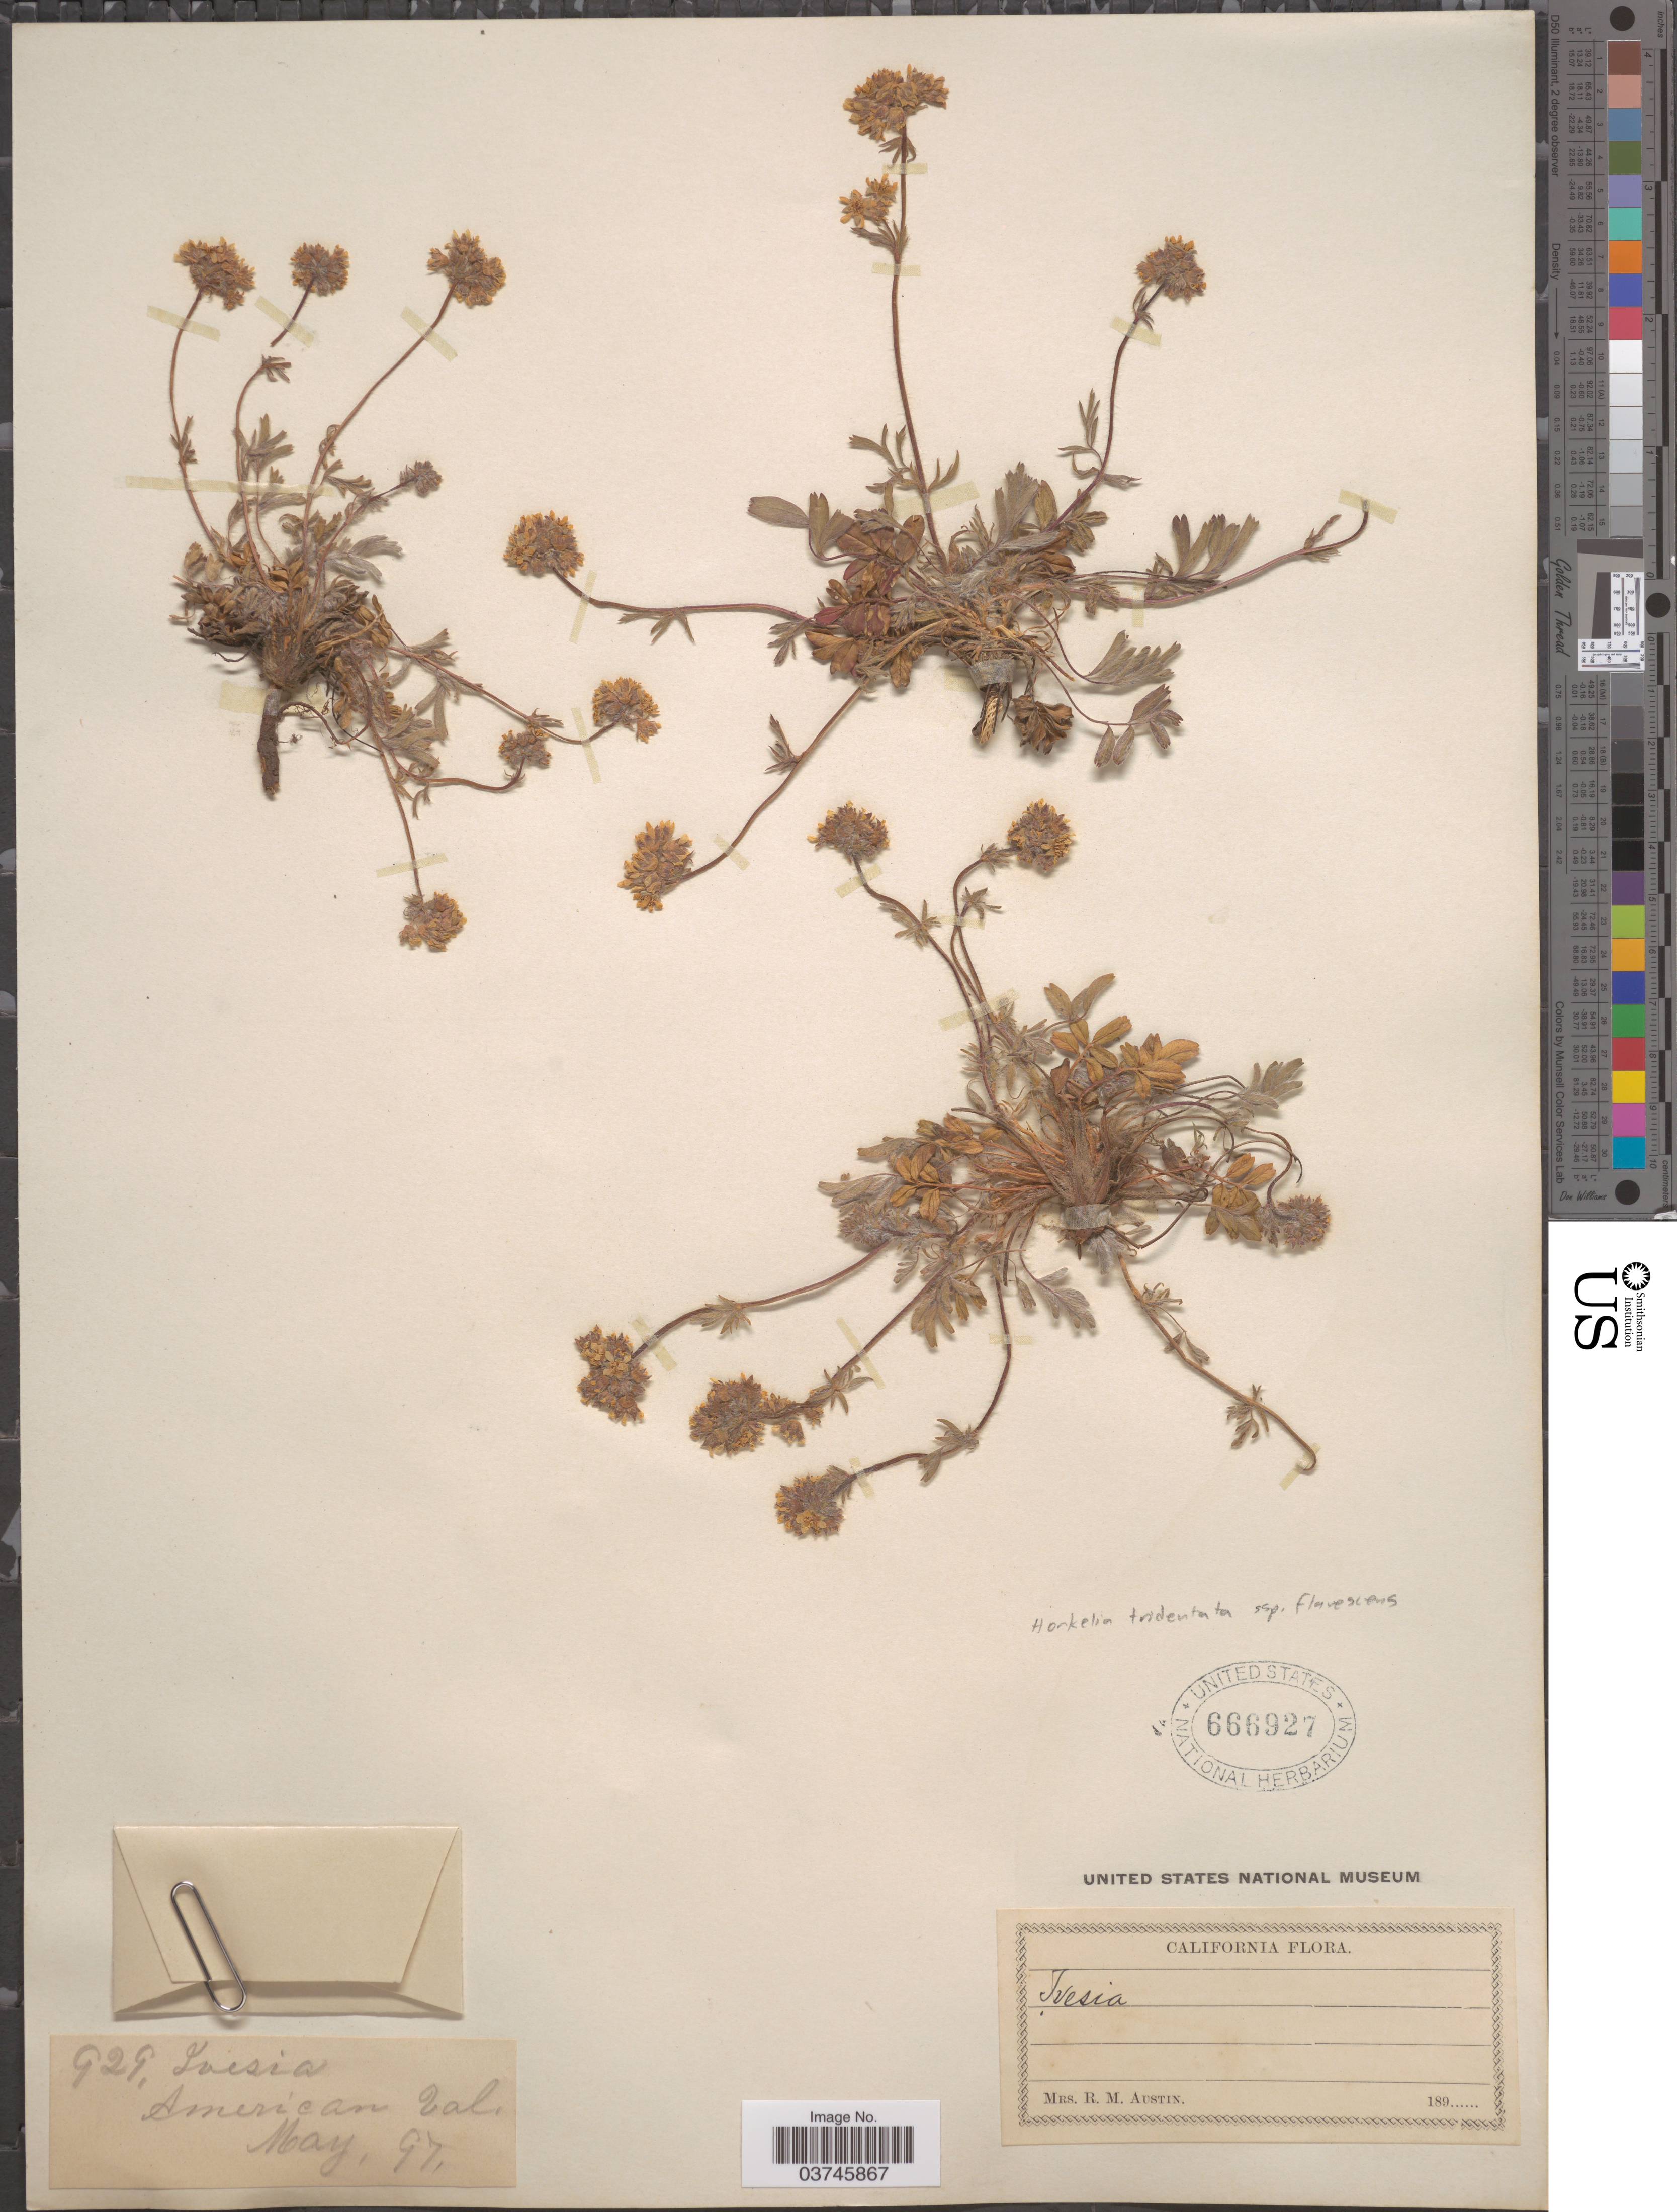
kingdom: Plantae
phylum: Tracheophyta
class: Magnoliopsida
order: Rosales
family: Rosaceae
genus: Potentilla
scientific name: Potentilla tilingii var. flavescens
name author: (Rydb.) J.T. Howell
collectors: R. Austin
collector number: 929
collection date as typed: Transcribed d/m/y: /5/97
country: United States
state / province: California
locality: American Cal.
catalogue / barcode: US 666927